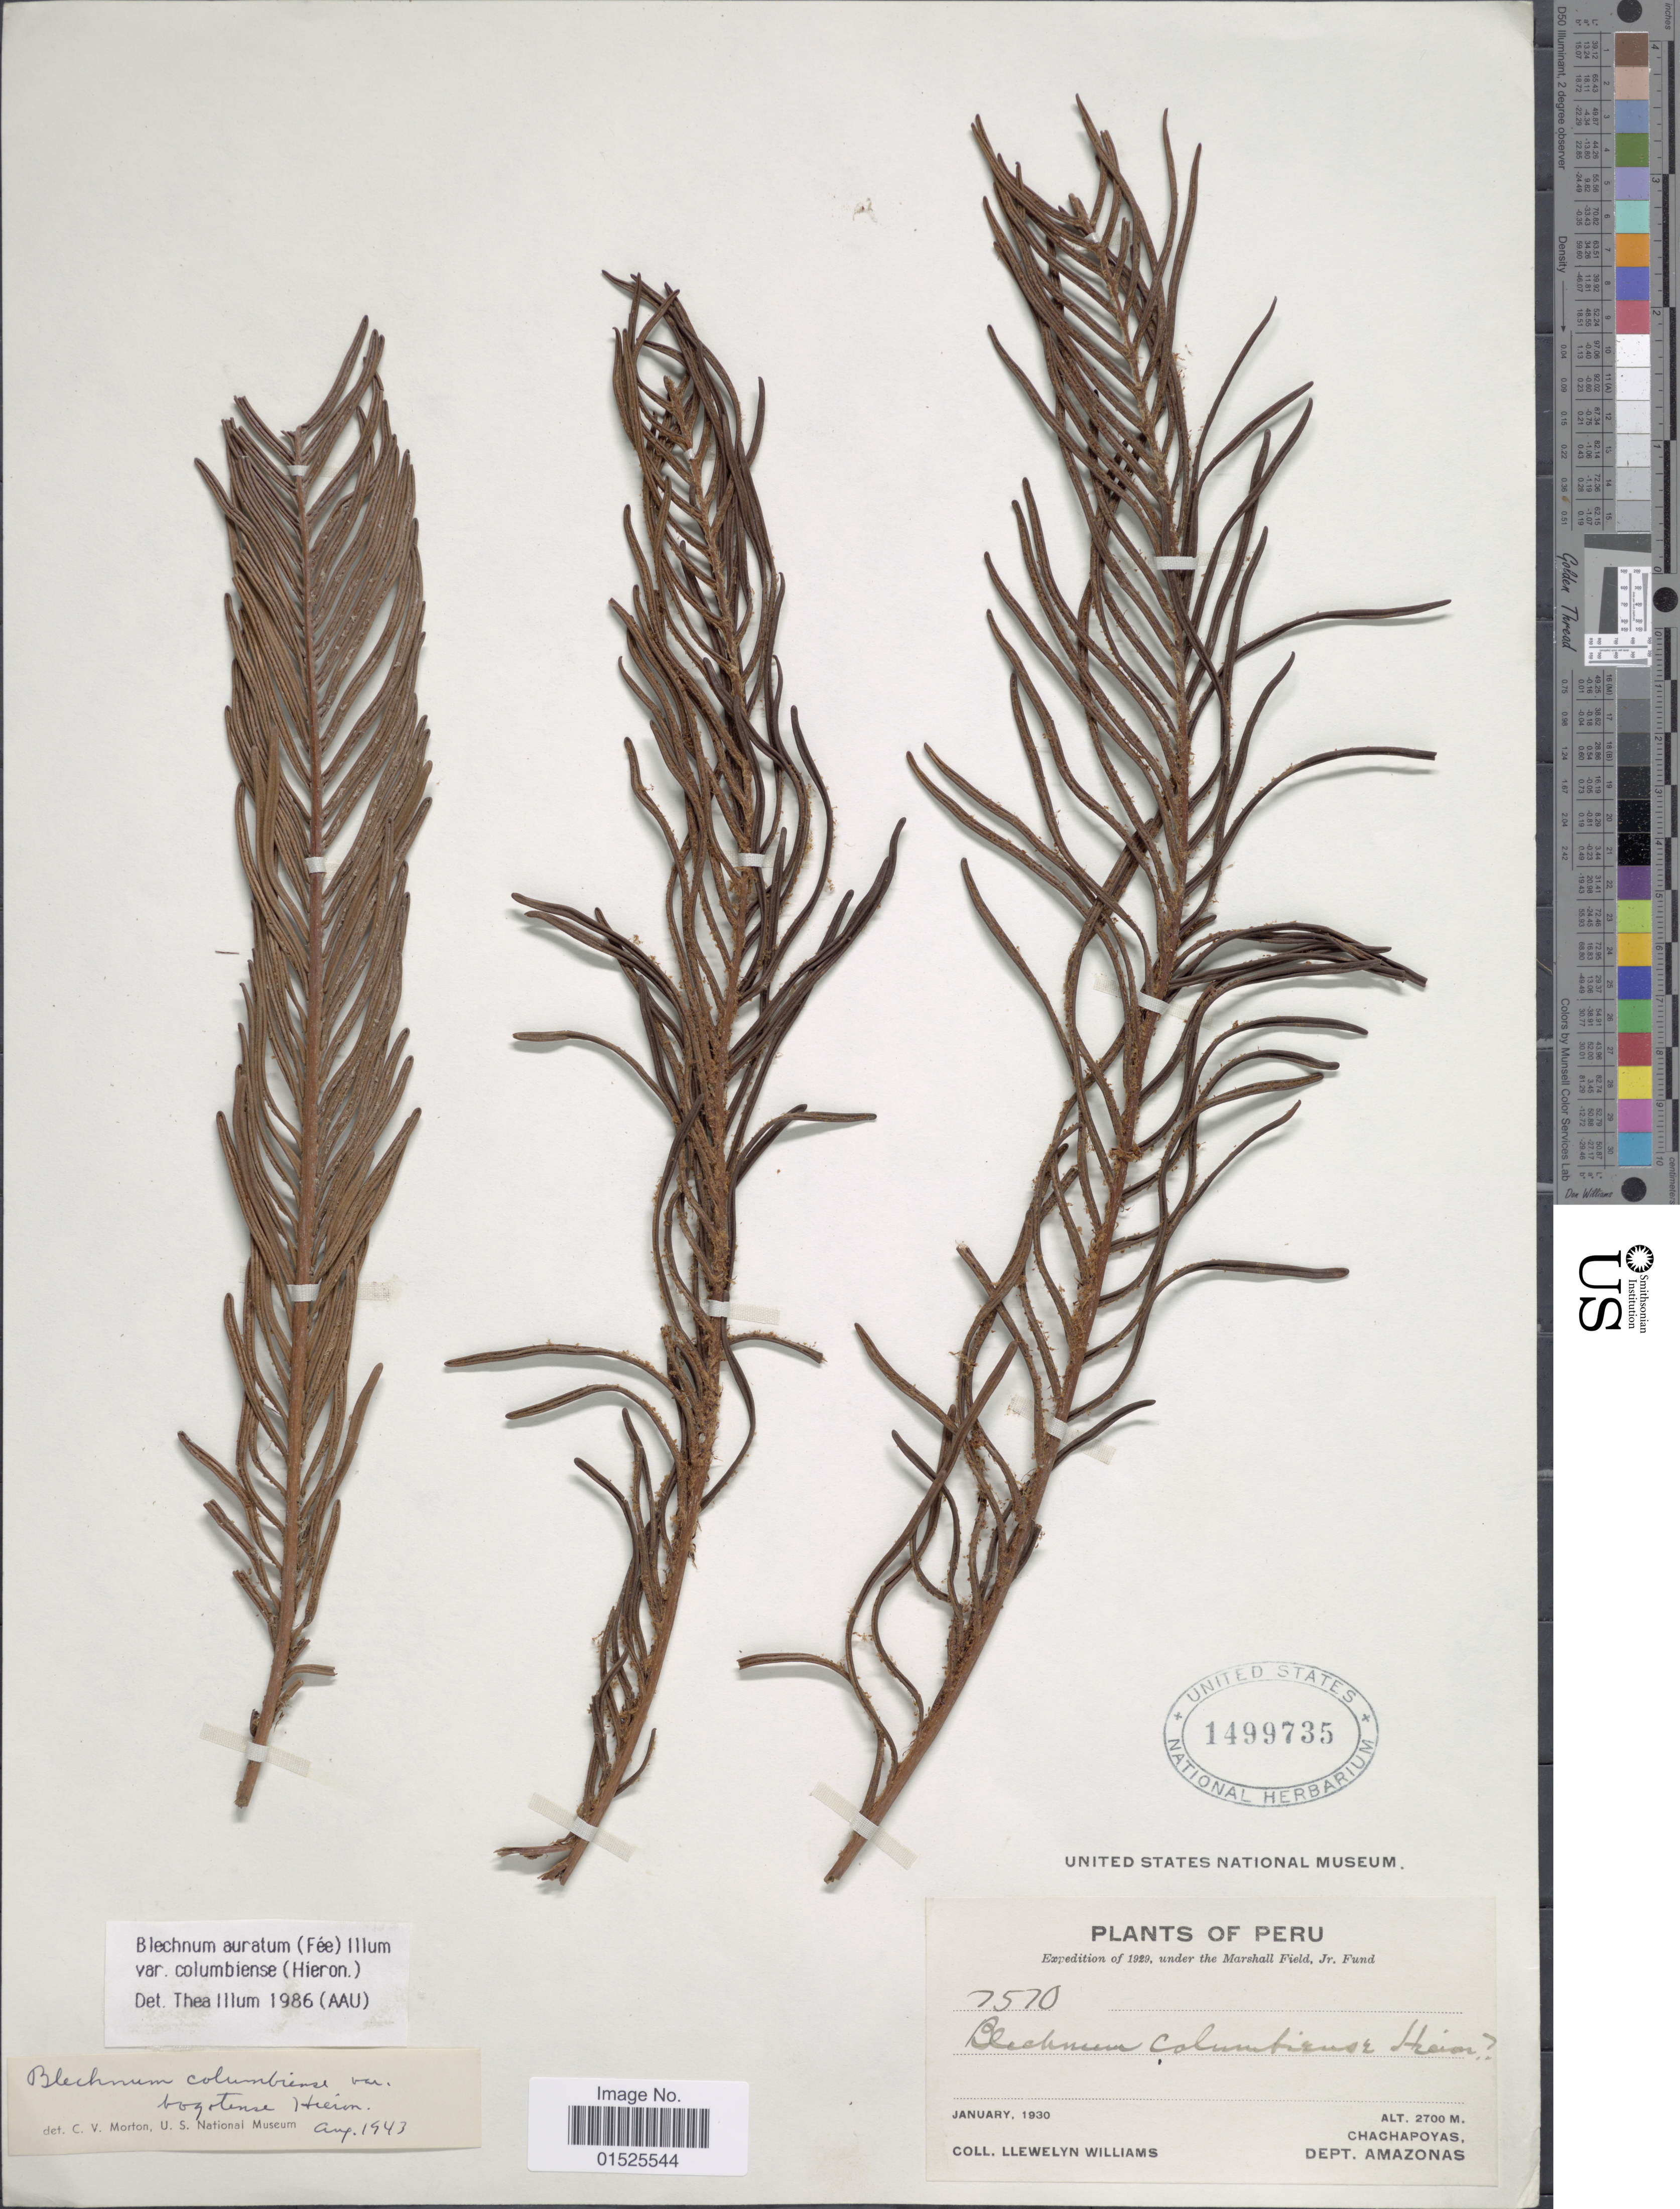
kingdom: Plantae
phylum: Tracheophyta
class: Polypodiopsida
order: Polypodiales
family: Blechnaceae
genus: Blechnum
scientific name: Blechnum columbiense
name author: Hieron.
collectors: Ll. Williams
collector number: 7570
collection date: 1930-01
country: Peru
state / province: Amazonas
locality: Chachapoyas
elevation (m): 2700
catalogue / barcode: US 1499735